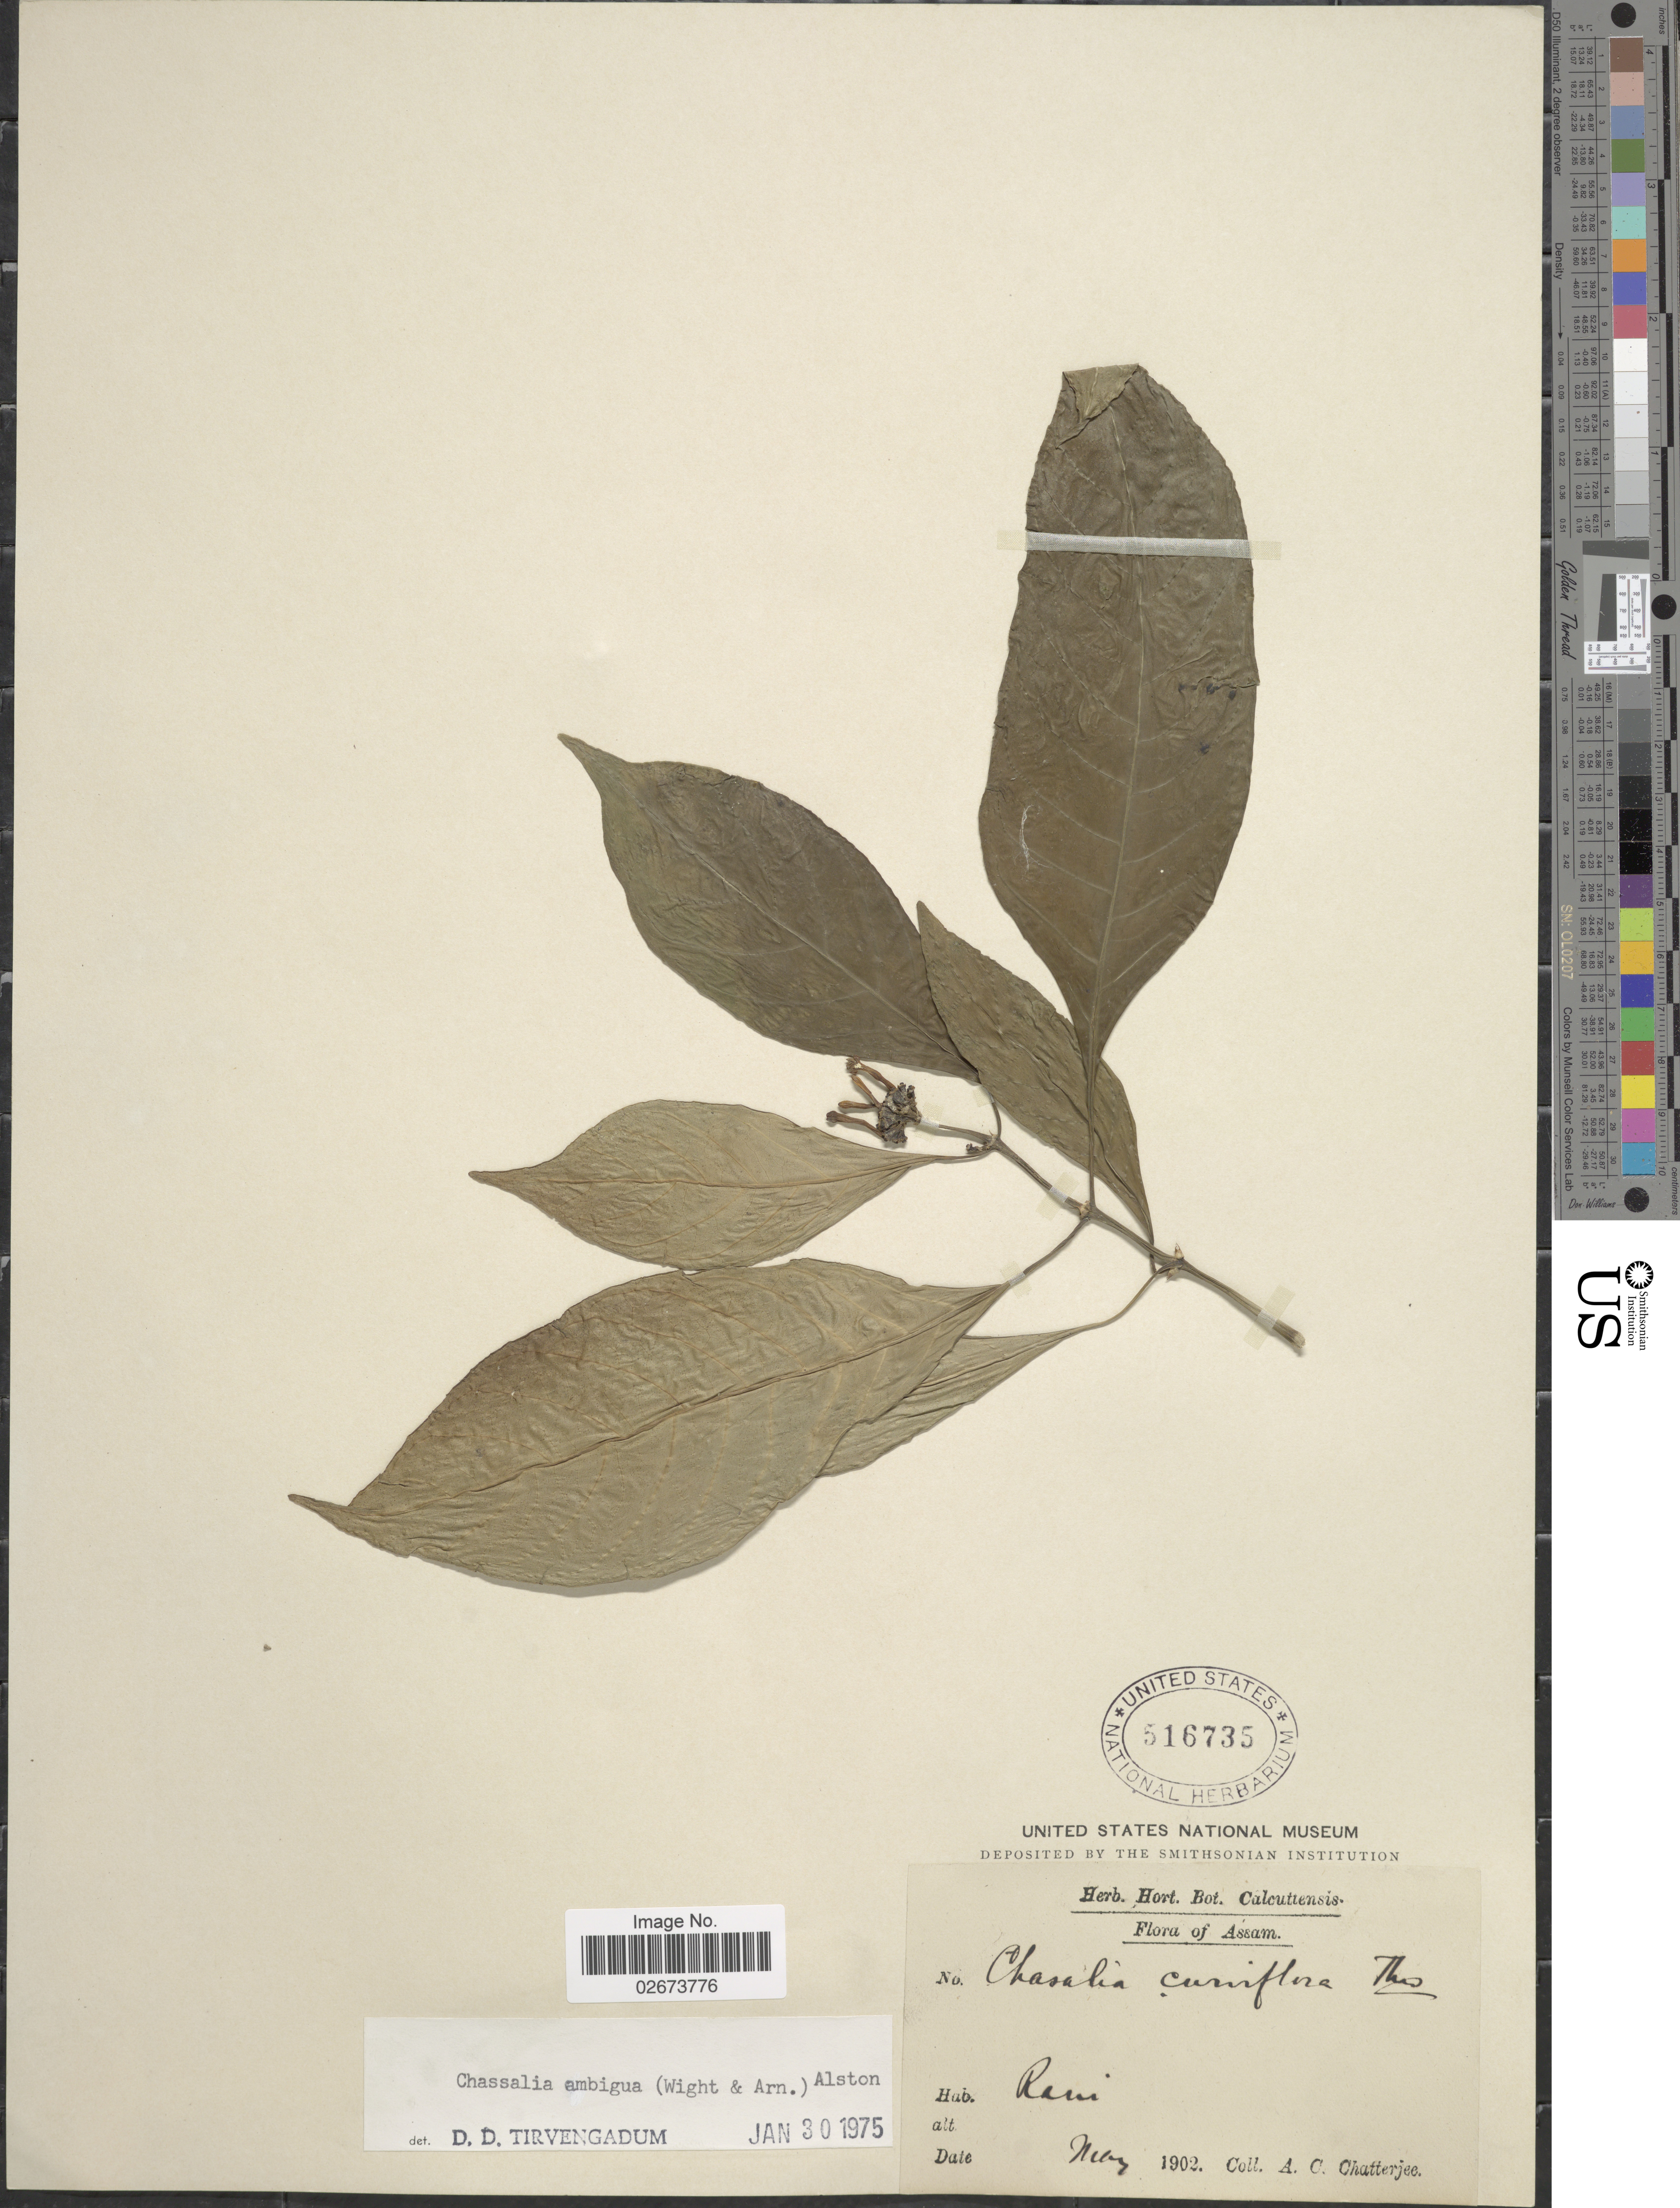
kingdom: Plantae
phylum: Tracheophyta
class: Magnoliopsida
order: Gentianales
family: Rubiaceae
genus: Chassalia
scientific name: Chassalia ambigua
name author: (Wight & Arn.) Alston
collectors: A. Chatterjee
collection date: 1902-05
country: India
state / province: Assam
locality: Rani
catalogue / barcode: US 516735